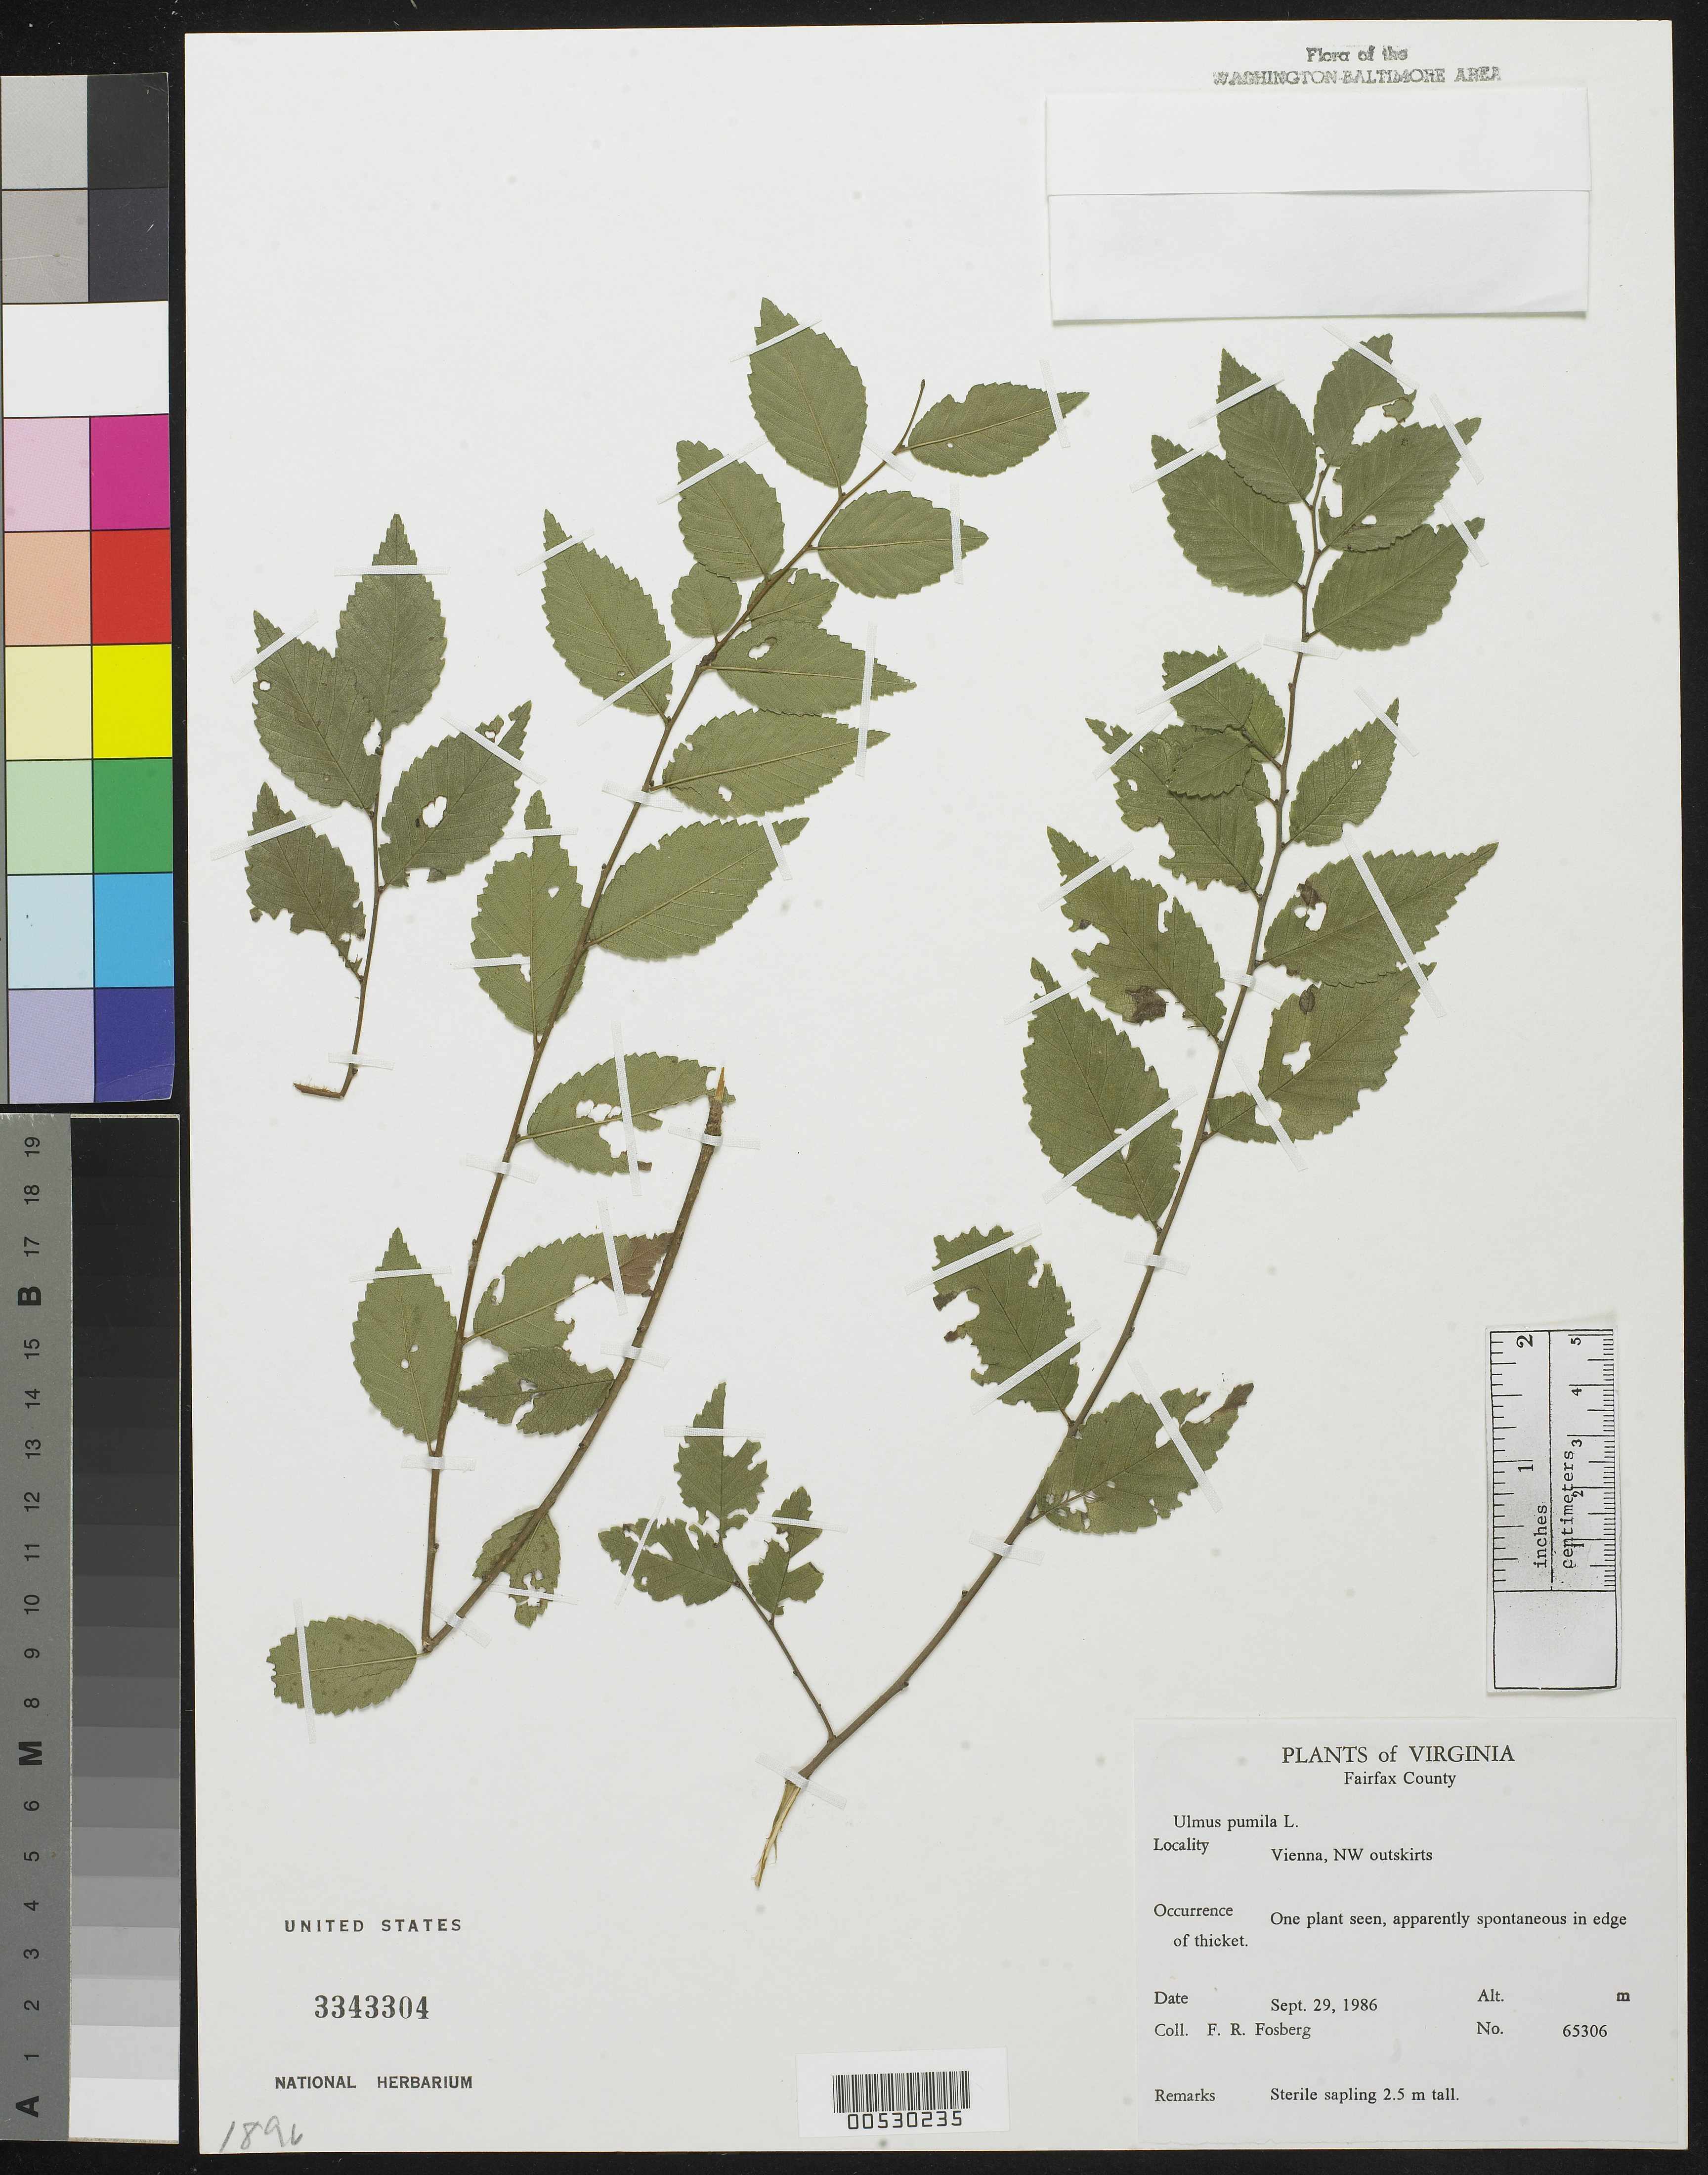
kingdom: Plantae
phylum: Tracheophyta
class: Magnoliopsida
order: Rosales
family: Ulmaceae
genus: Ulmus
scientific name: Ulmus pumila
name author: L.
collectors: F. R. Fosberg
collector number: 65306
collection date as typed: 29 Sep 1986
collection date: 1986-09-29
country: United States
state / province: Virginia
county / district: Fairfax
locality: Vienna, NW outskirts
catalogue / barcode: US 3343304